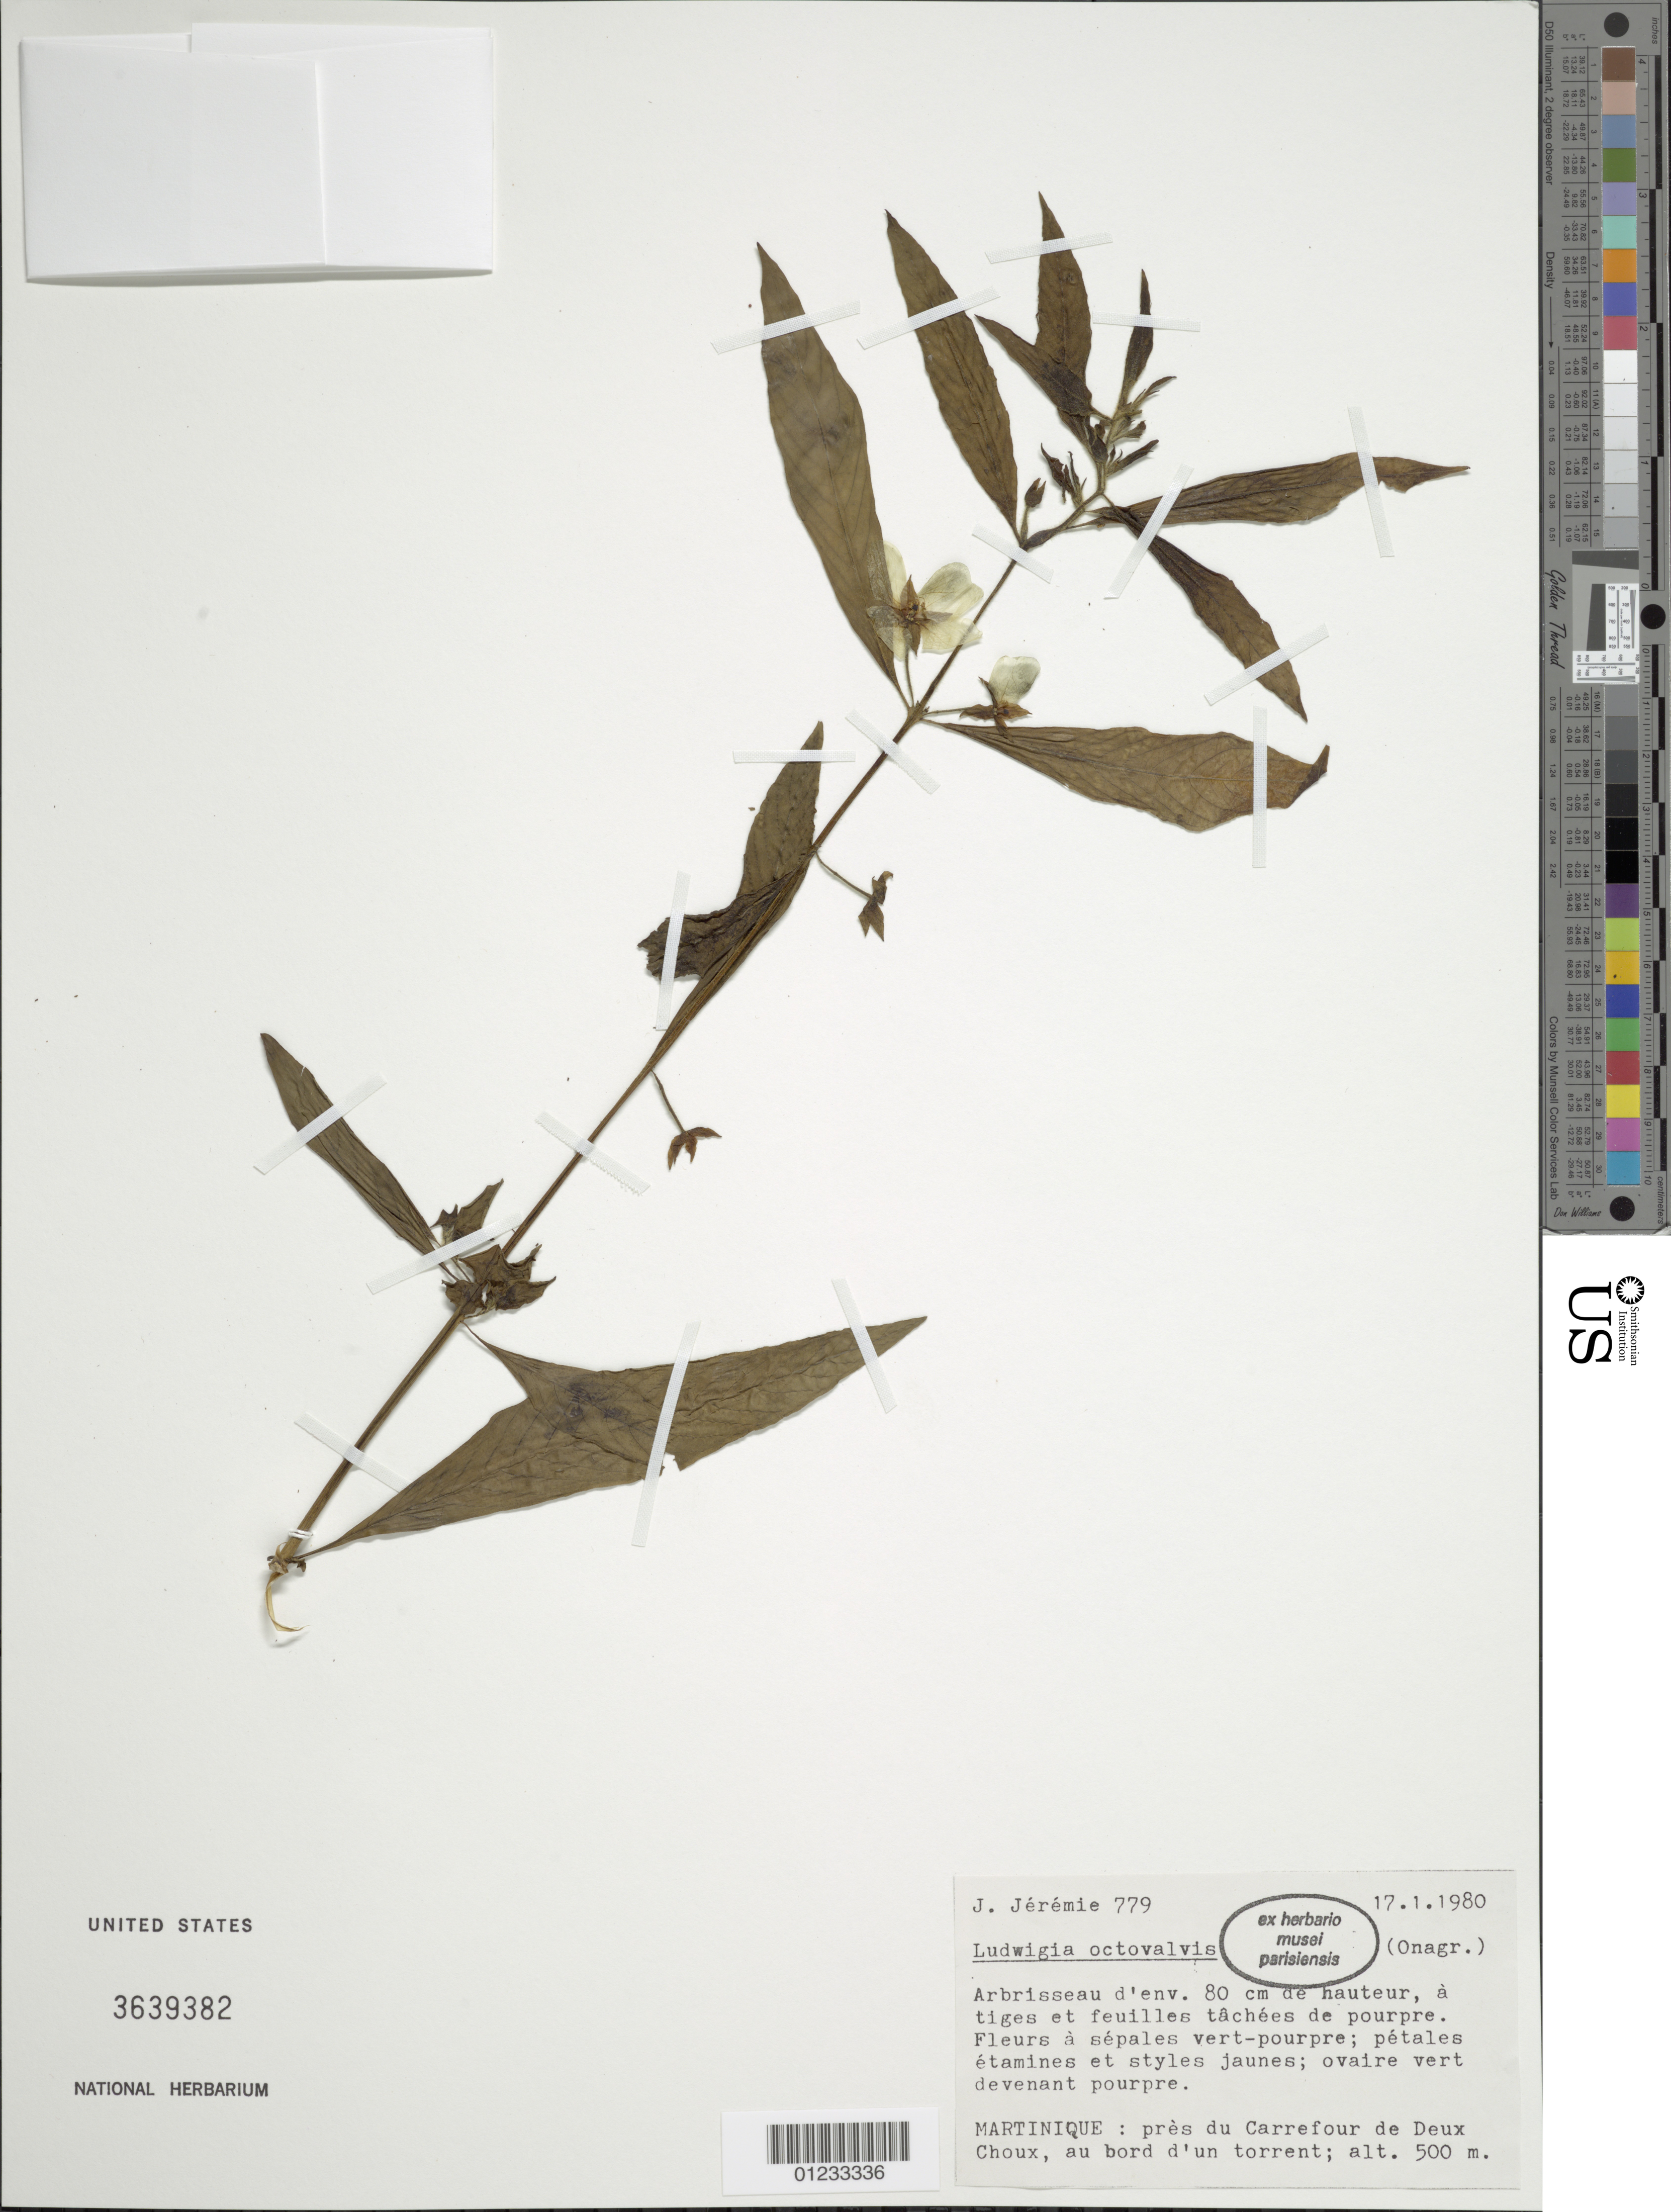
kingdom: Plantae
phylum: Tracheophyta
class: Magnoliopsida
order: Myrtales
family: Onagraceae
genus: Ludwigia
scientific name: Ludwigia octovalvis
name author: (Jacq.) P.H. Raven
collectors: J. Jérémie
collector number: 779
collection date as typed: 17.1.1980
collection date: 1980-01-17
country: Martinique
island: Martinique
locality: Pres du Carrefour de Deux Choux, au bord d'un torrent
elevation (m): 500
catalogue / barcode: US 3639382